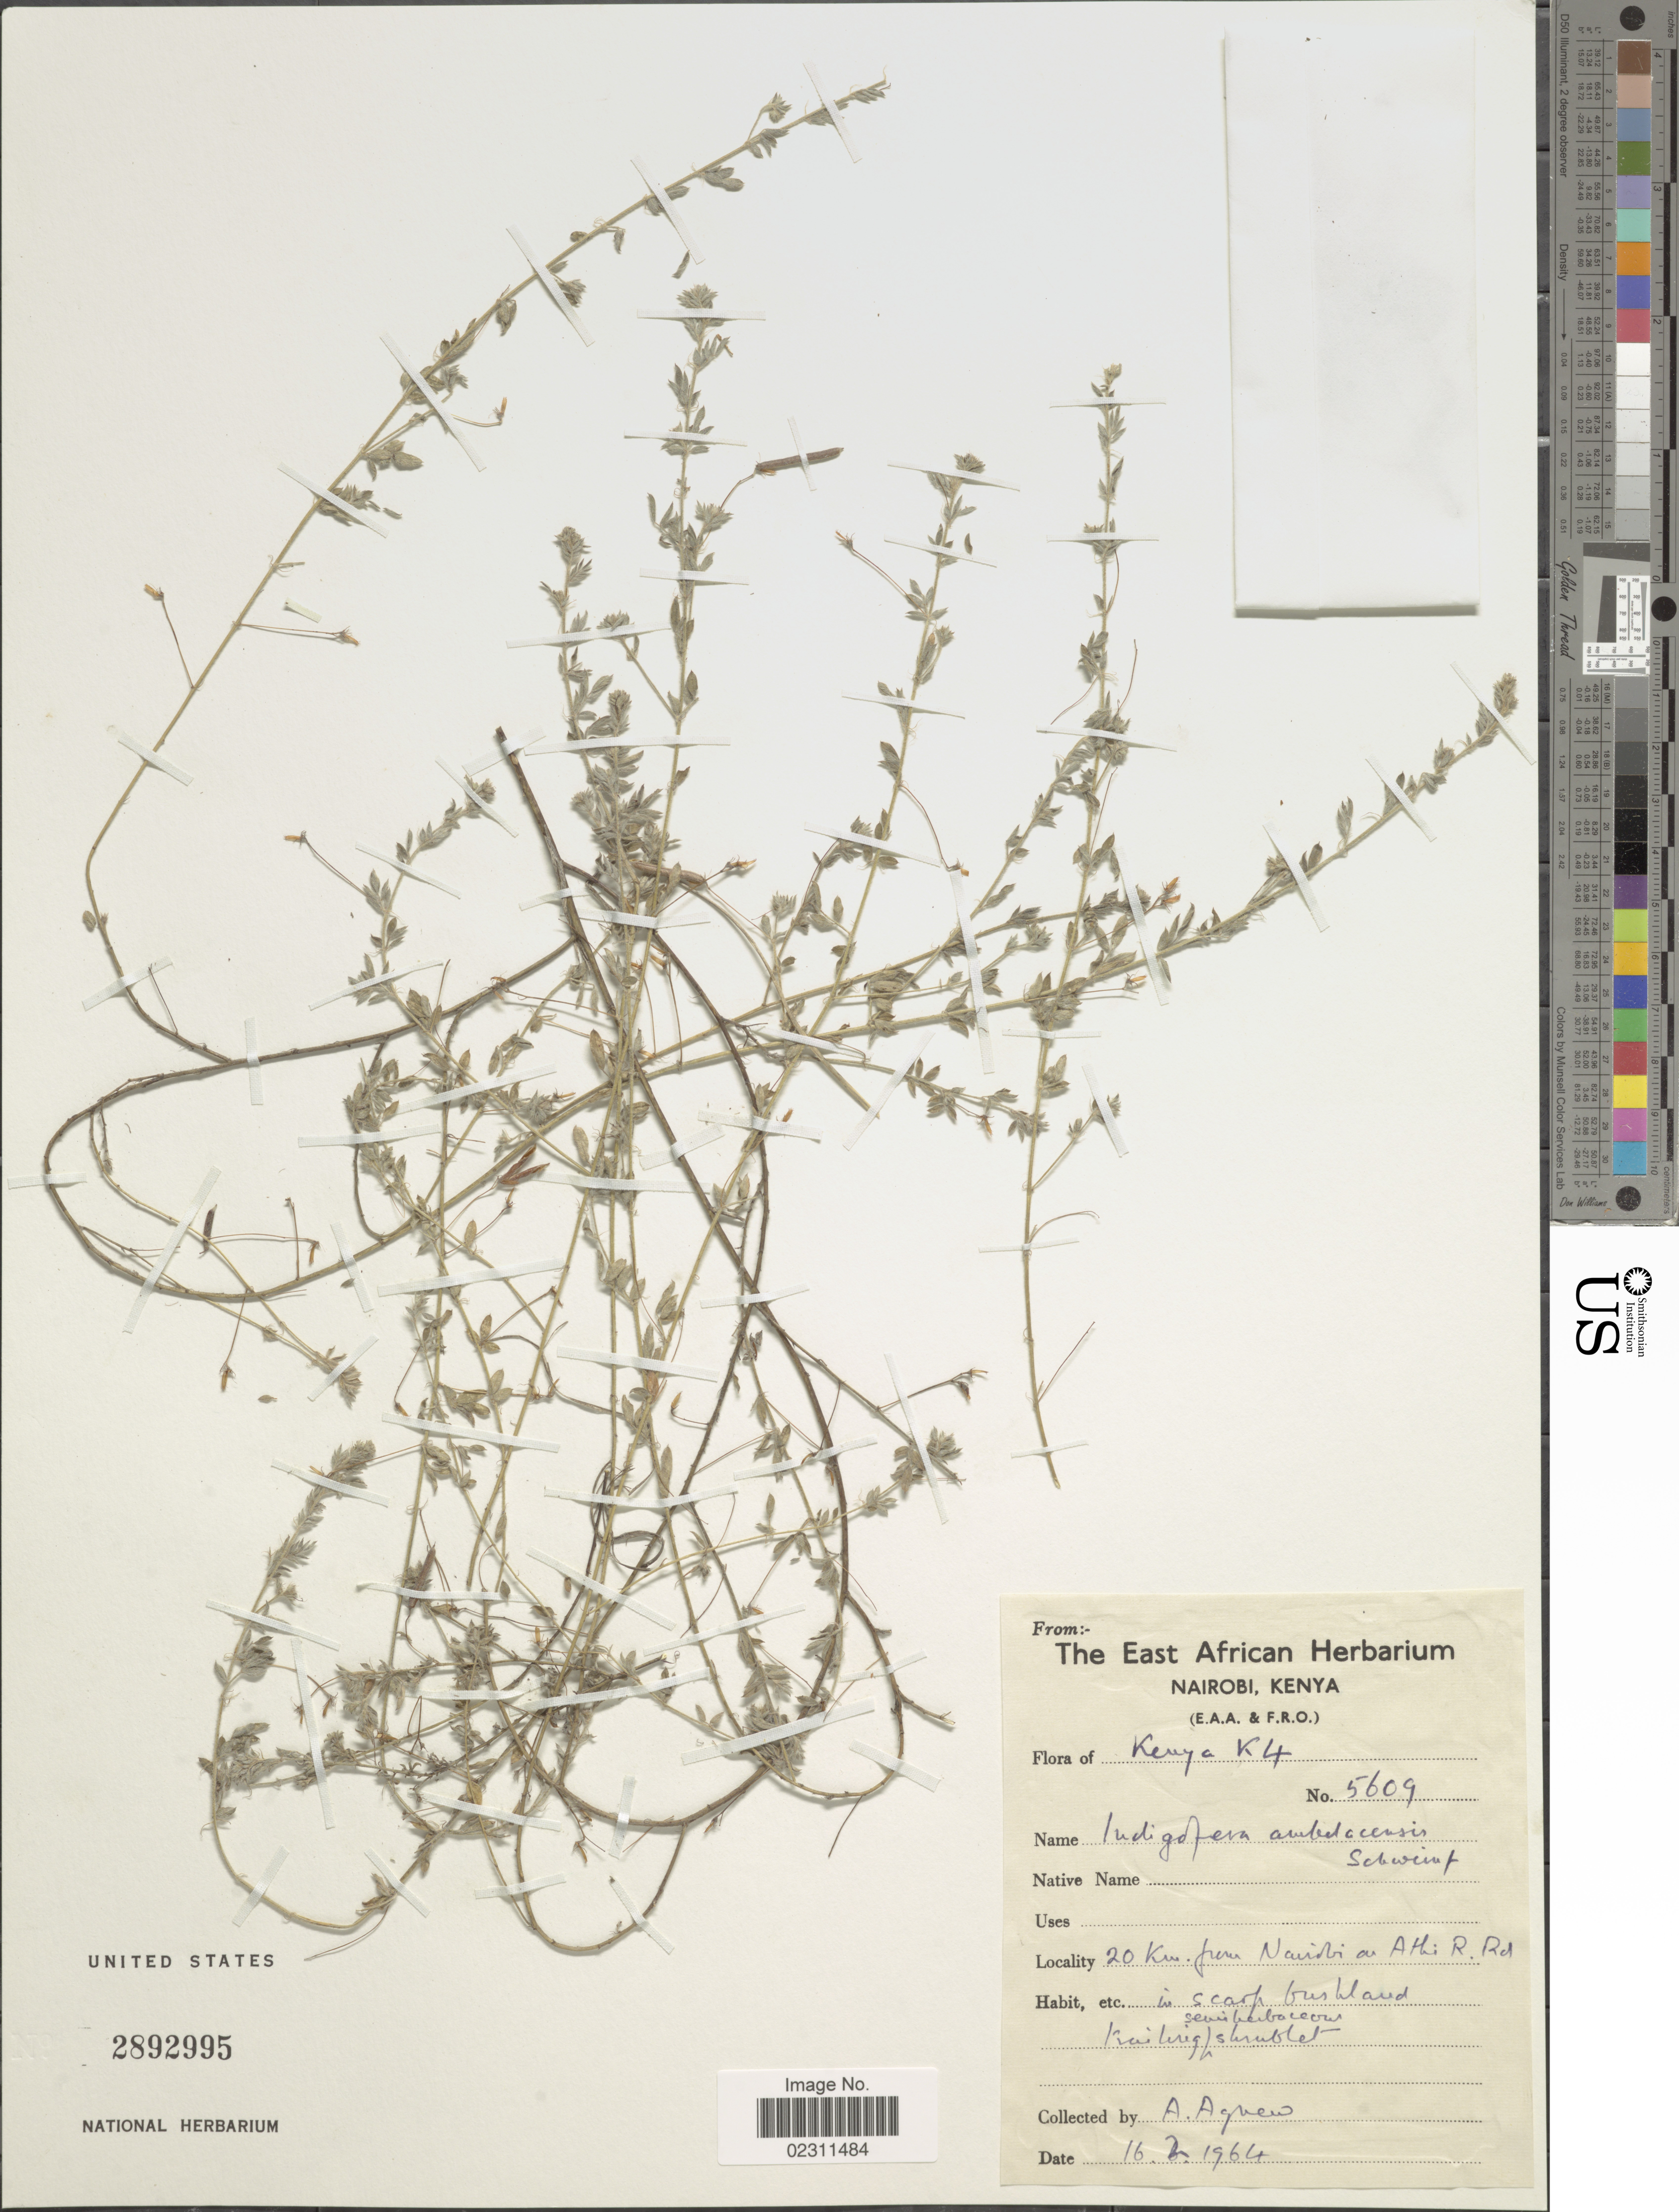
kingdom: Plantae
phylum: Tracheophyta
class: Magnoliopsida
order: Fabales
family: Fabaceae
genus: Indigofera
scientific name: Indigofera ambelacensis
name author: Schweinf.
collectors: A. D. Agnew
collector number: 5609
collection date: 1964-02-16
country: Kenya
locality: Kenya K4. 20 km. from [illegible text]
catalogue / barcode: US 2892995